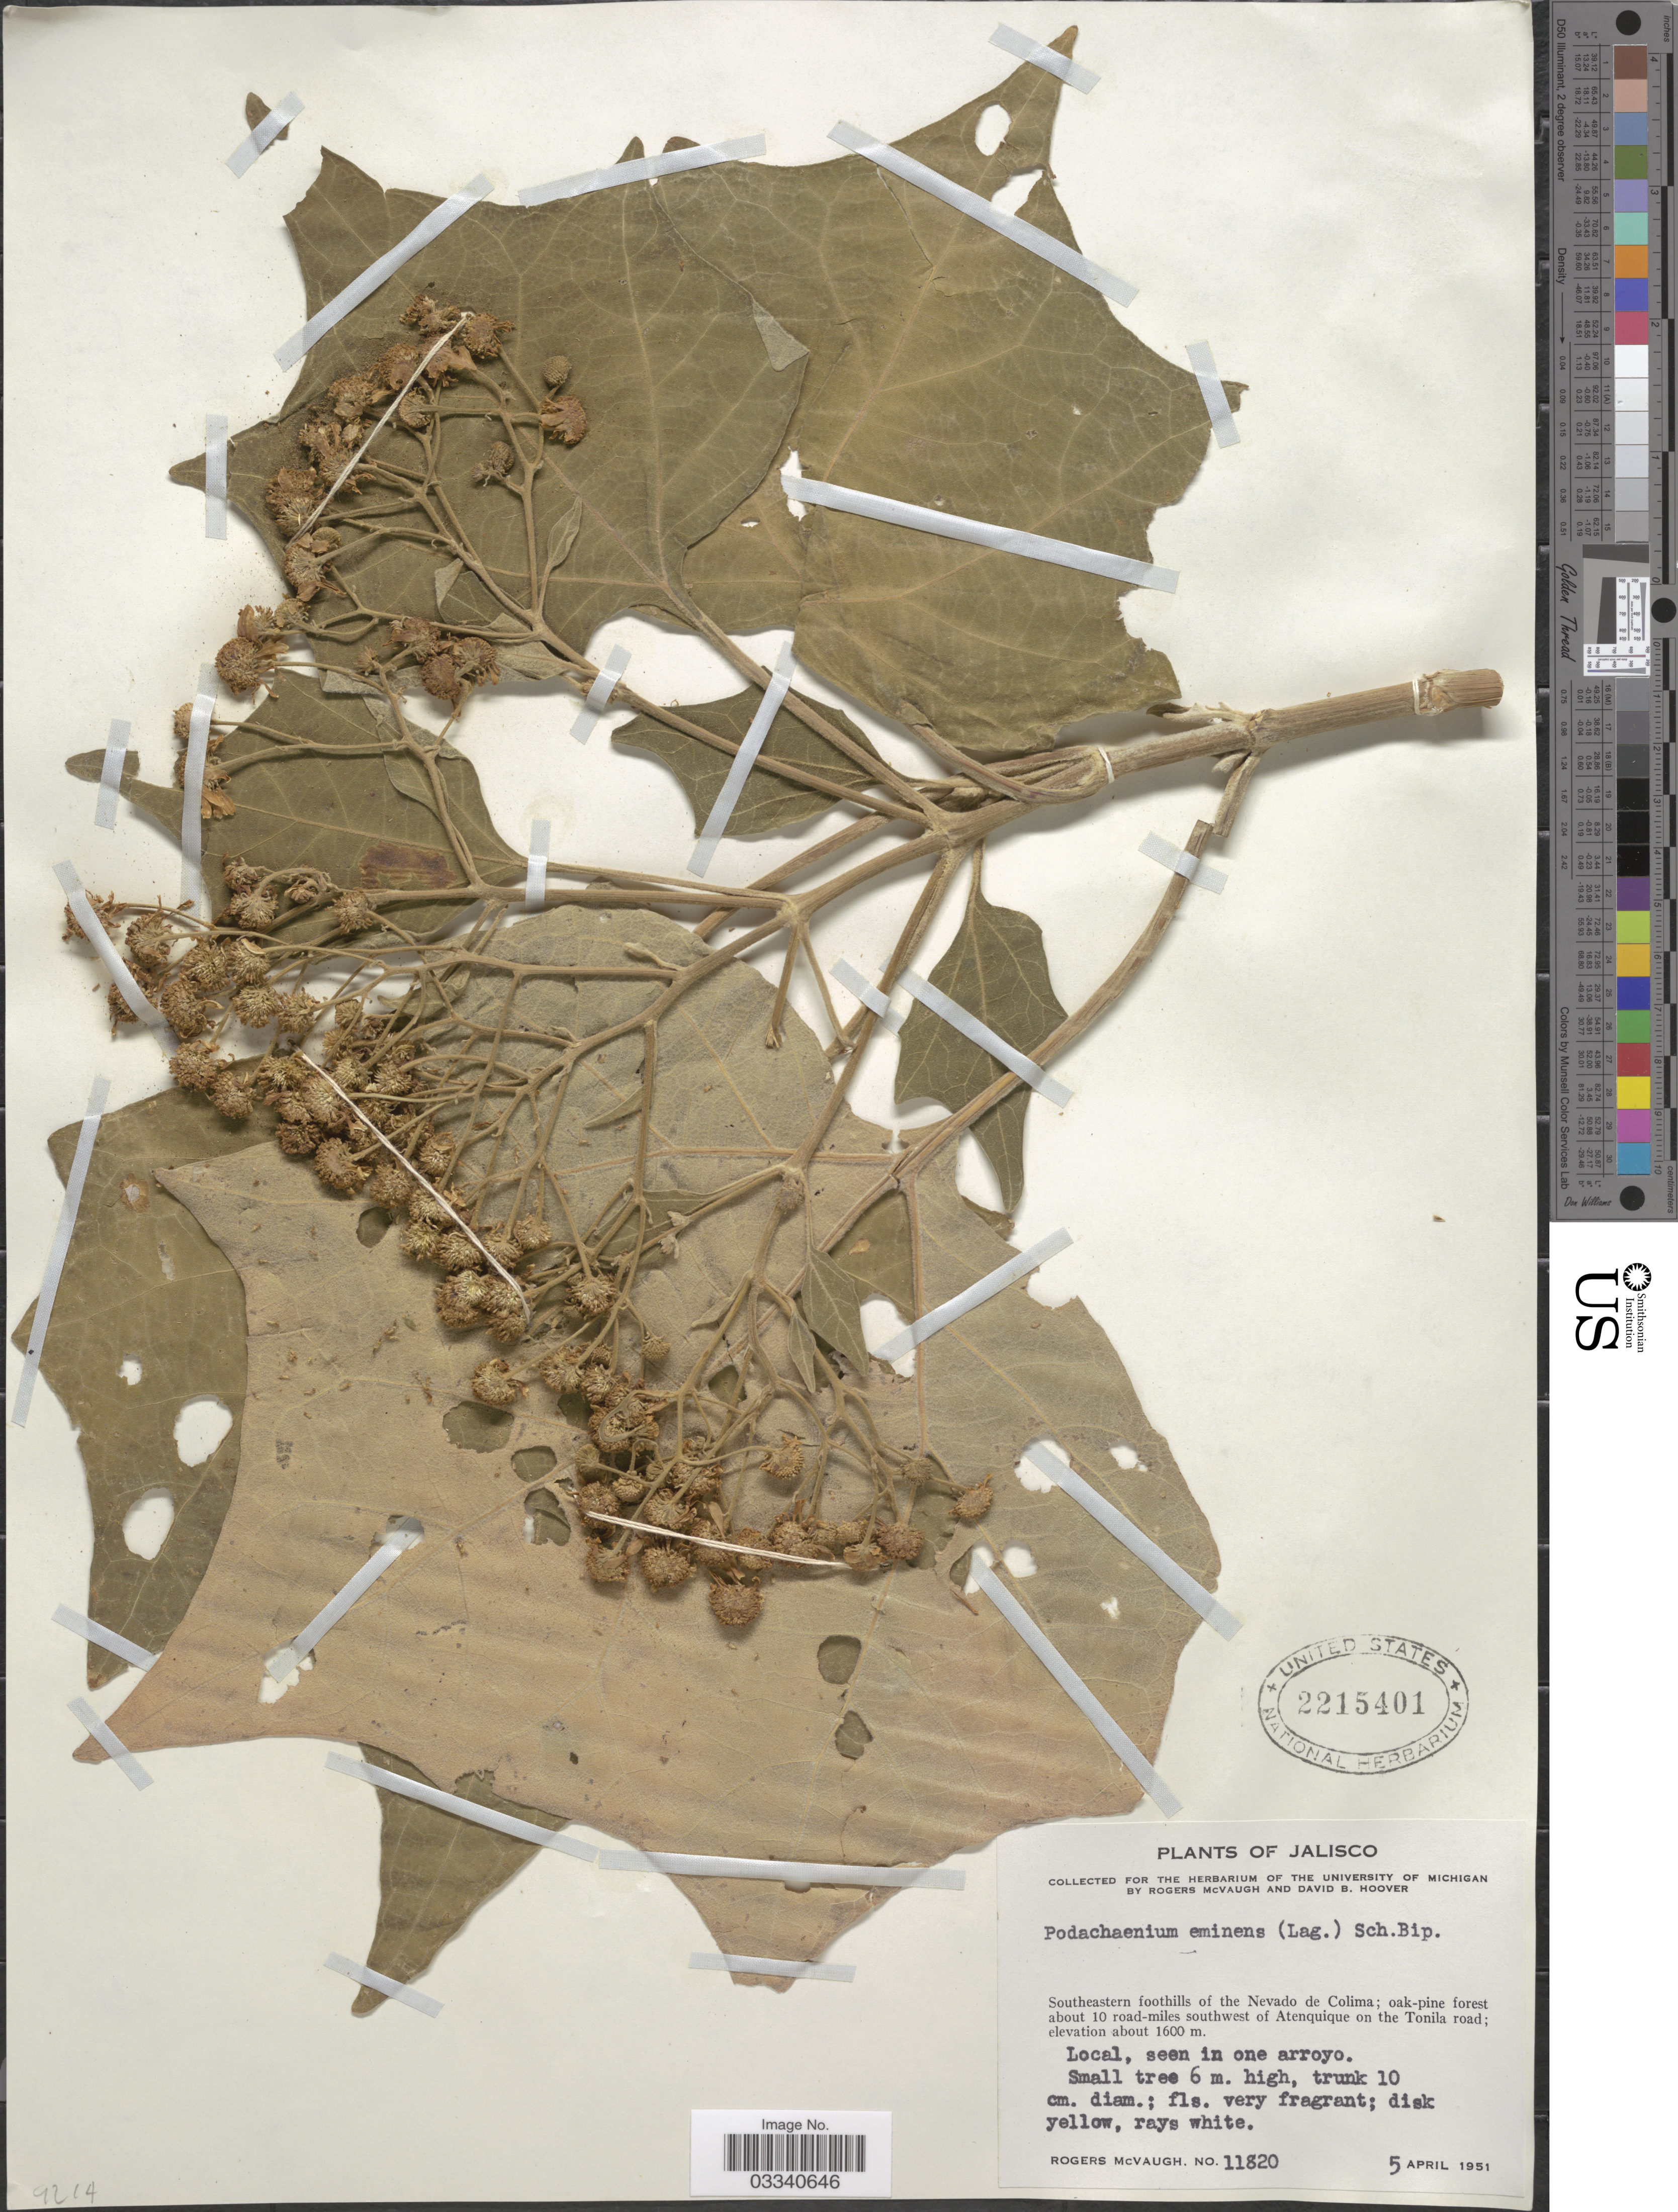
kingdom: Plantae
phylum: Tracheophyta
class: Magnoliopsida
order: Asterales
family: Asteraceae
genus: Podachaenium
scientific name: Podachaenium eminens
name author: (Lag.) Sch. Bip. ex Sch. Bip.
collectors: R. McVaugh & D. B. Hoover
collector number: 11820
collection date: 1951-04-05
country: Mexico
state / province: Jalisco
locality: Southeastern foothills of the Nevado de Colima; oak-pine forest about 10 road-miles southwest of Atenquique on the Tonila road.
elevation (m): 1600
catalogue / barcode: US 2215401